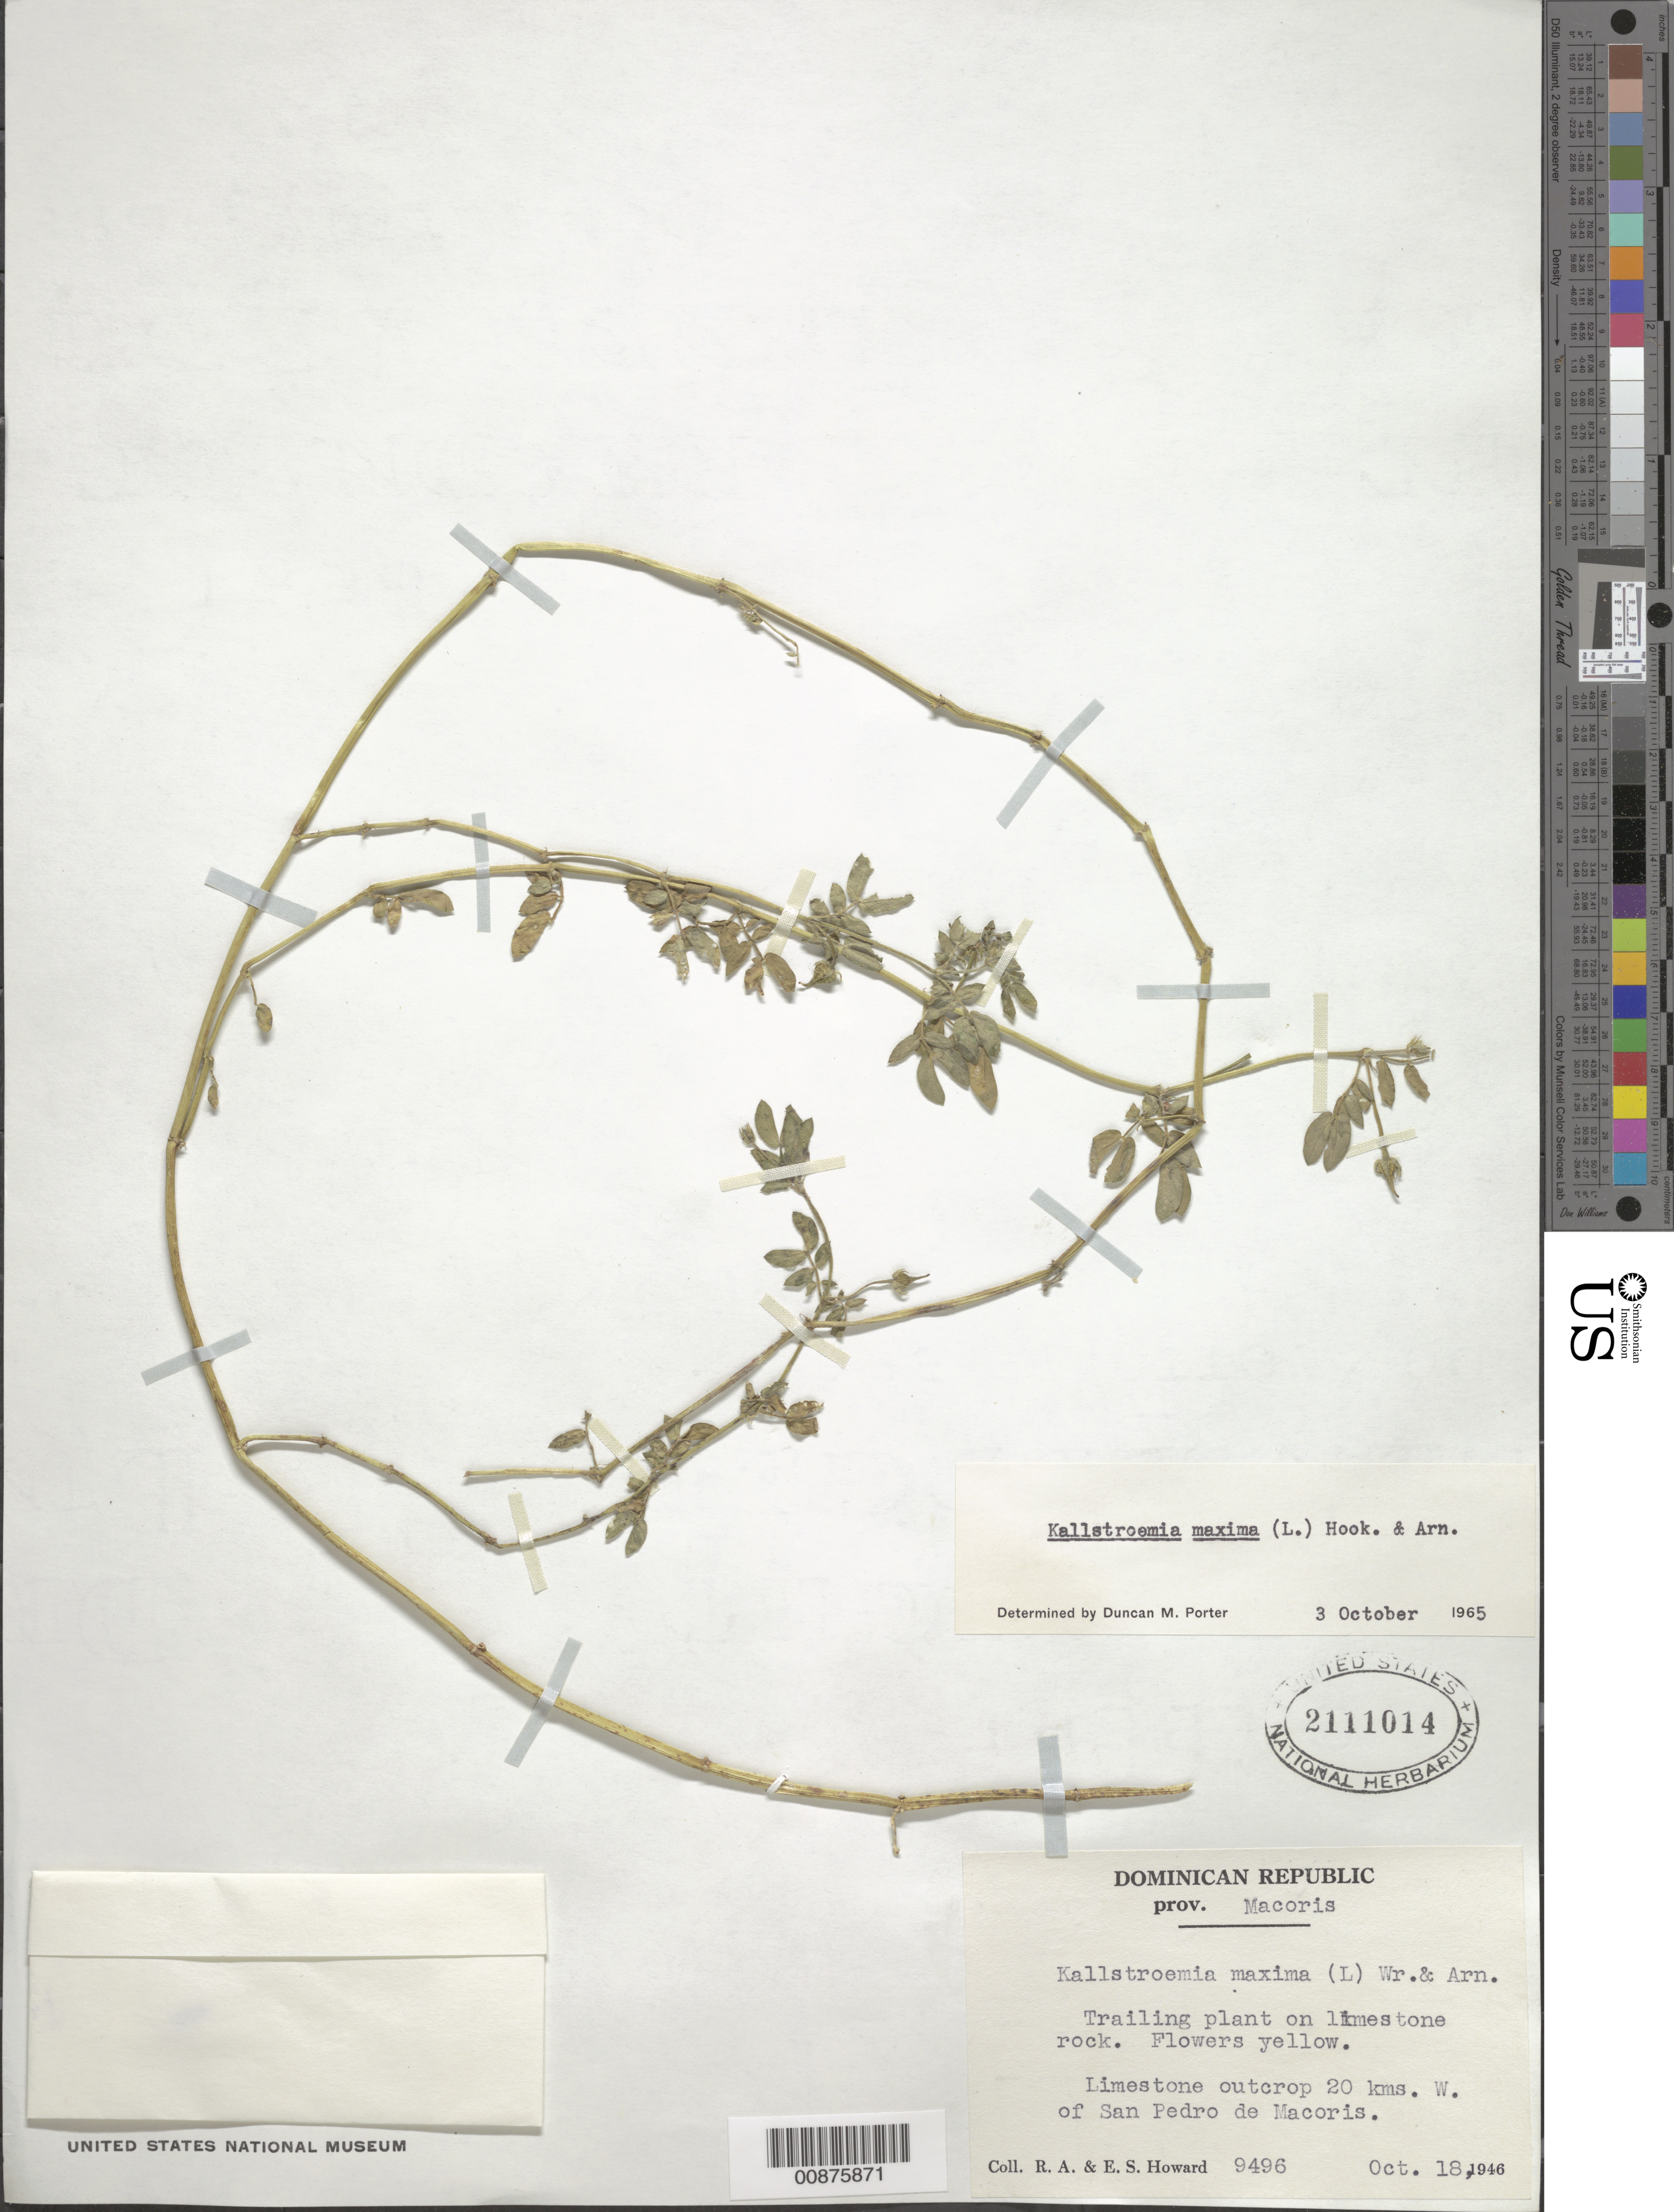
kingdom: Plantae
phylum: Tracheophyta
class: Magnoliopsida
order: Zygophyllales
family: Zygophyllaceae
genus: Kallstroemia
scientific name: Kallstroemia maxima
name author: (L.) Hook. & Arn.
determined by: Porter, D. M.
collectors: R. A. Howard & E. S. Howard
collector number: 9496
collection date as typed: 18 Oct 1946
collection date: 1946-10-18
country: Dominican Republic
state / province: San Pedro de Macoris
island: Hispaniola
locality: Outcrop 20 kms. W of San Pedre de Macoris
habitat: On limestone rock (outcrop)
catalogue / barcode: US 2111014